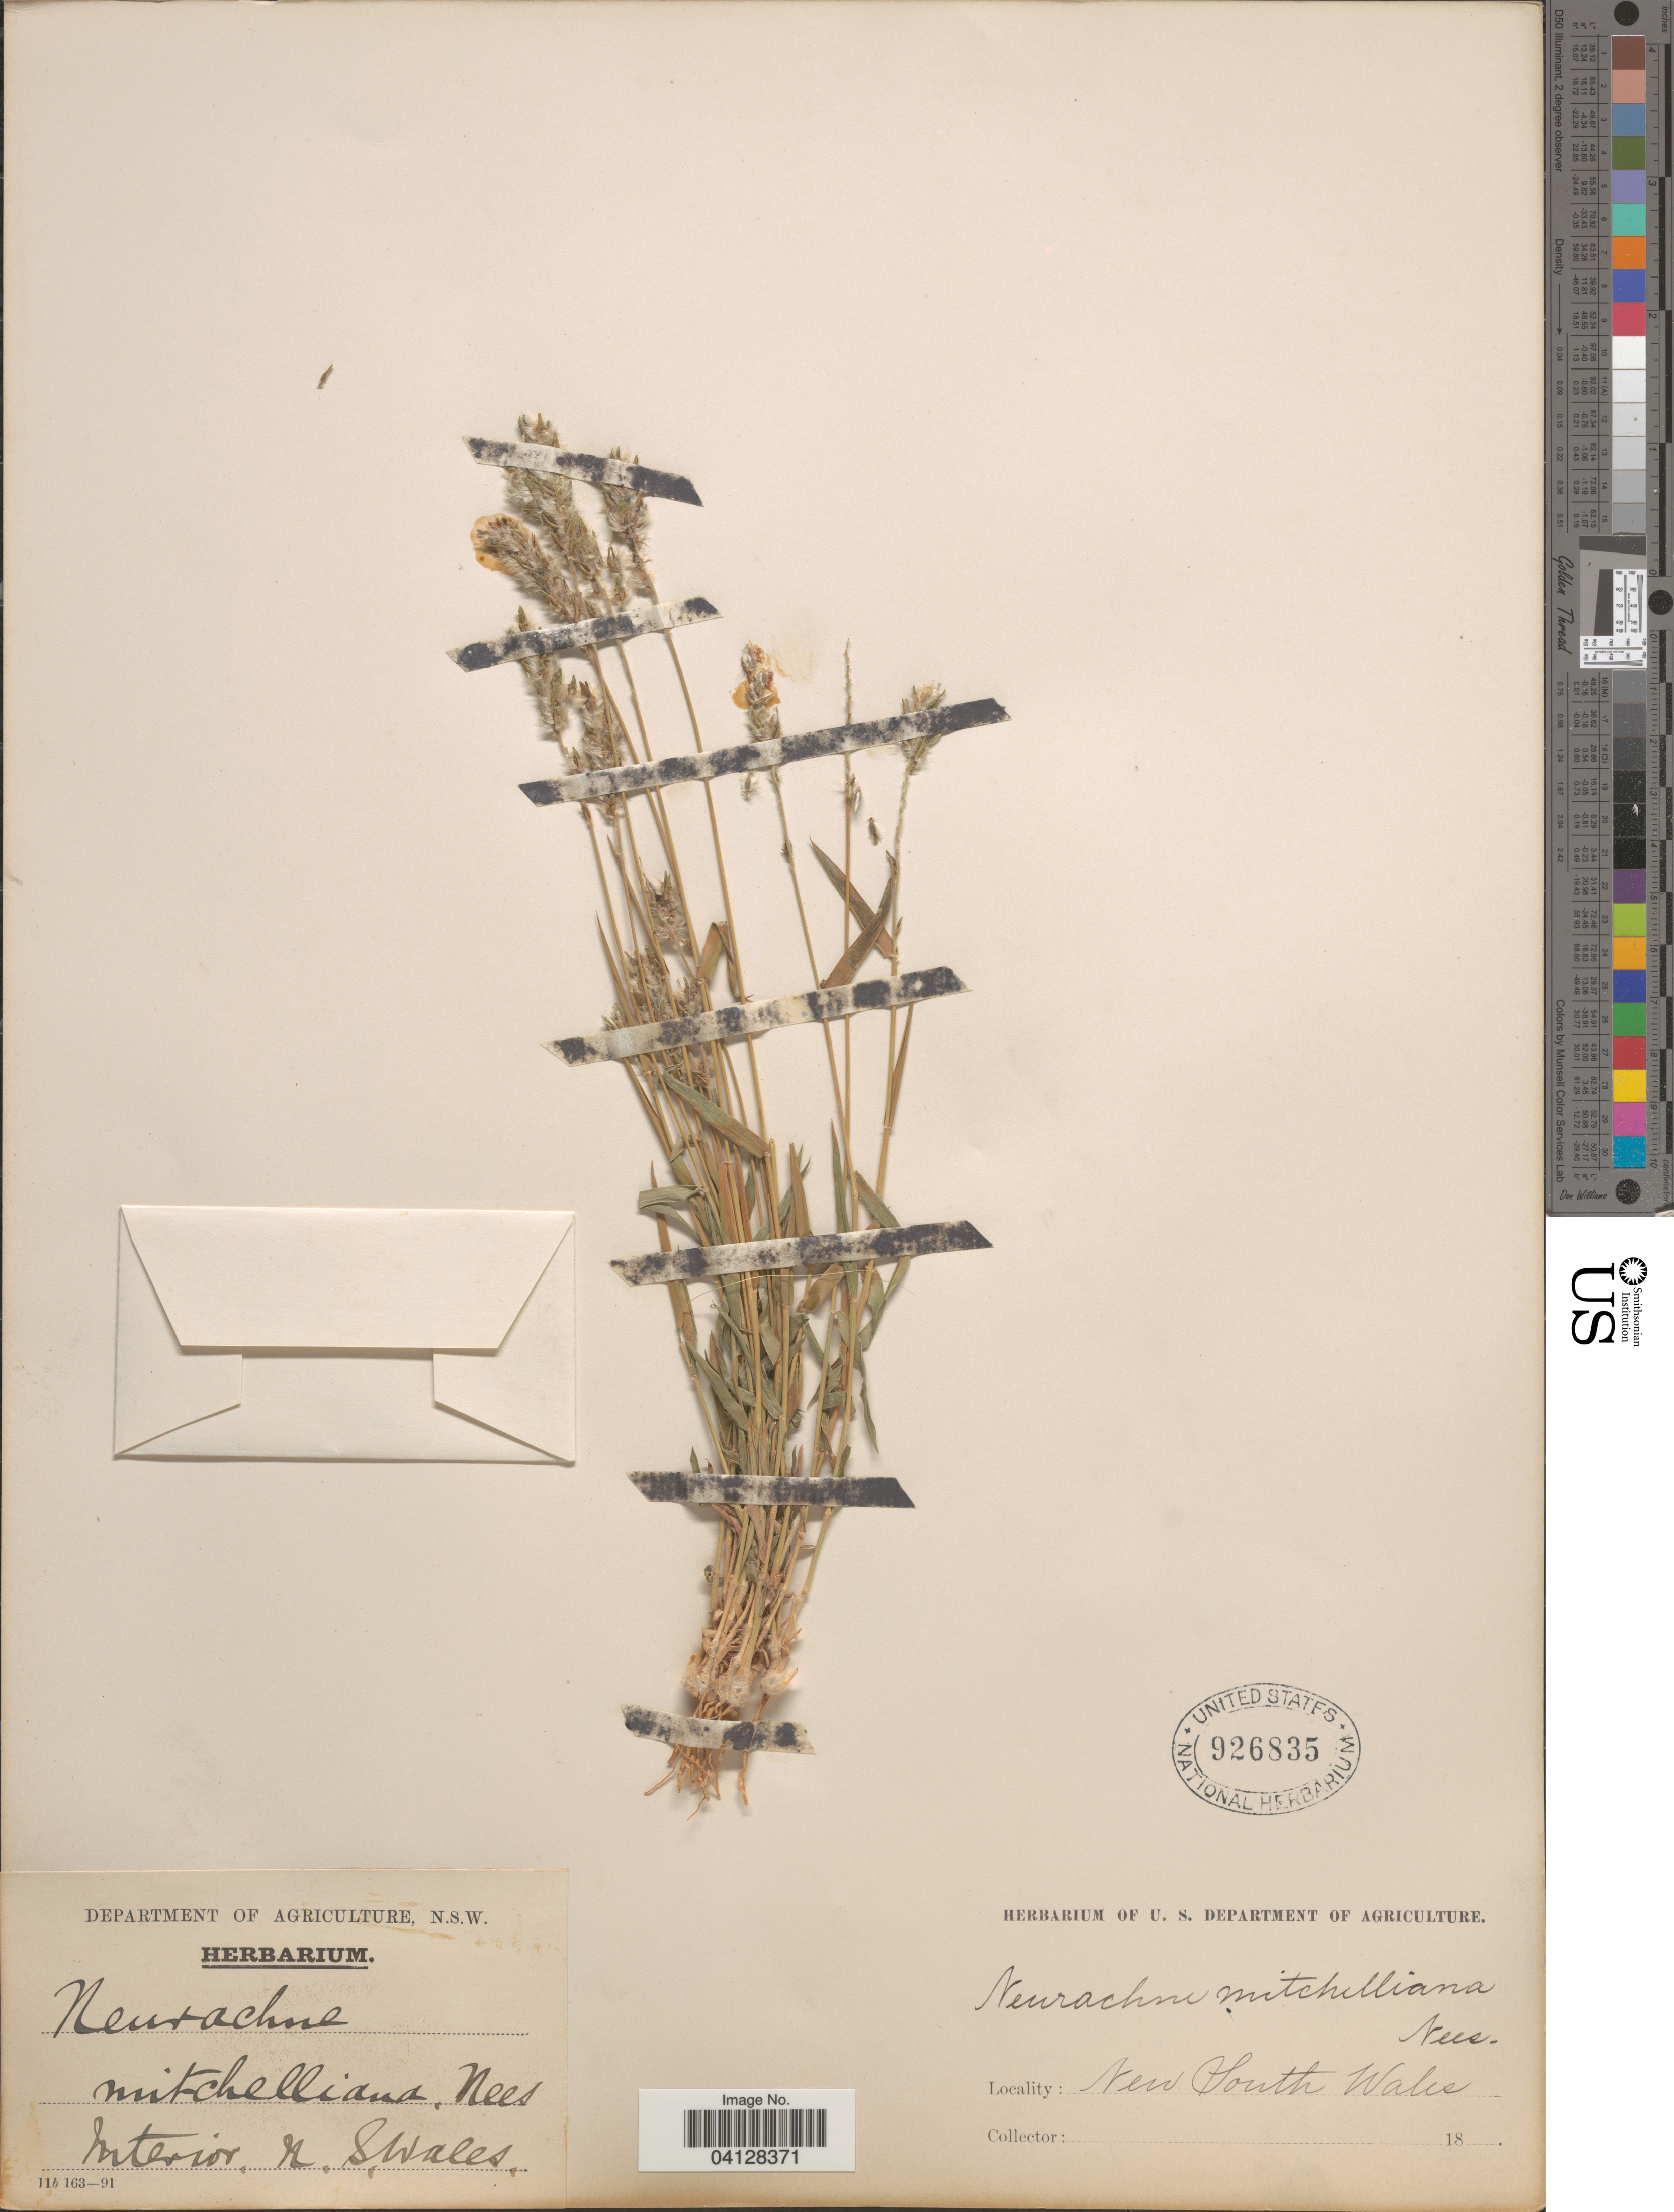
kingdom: Plantae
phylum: Tracheophyta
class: Liliopsida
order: Poales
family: Poaceae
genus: Neurachne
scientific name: Neurachne mitchelliana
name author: Nees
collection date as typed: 18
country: Australia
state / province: New South Wales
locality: Interior.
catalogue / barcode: US 926835